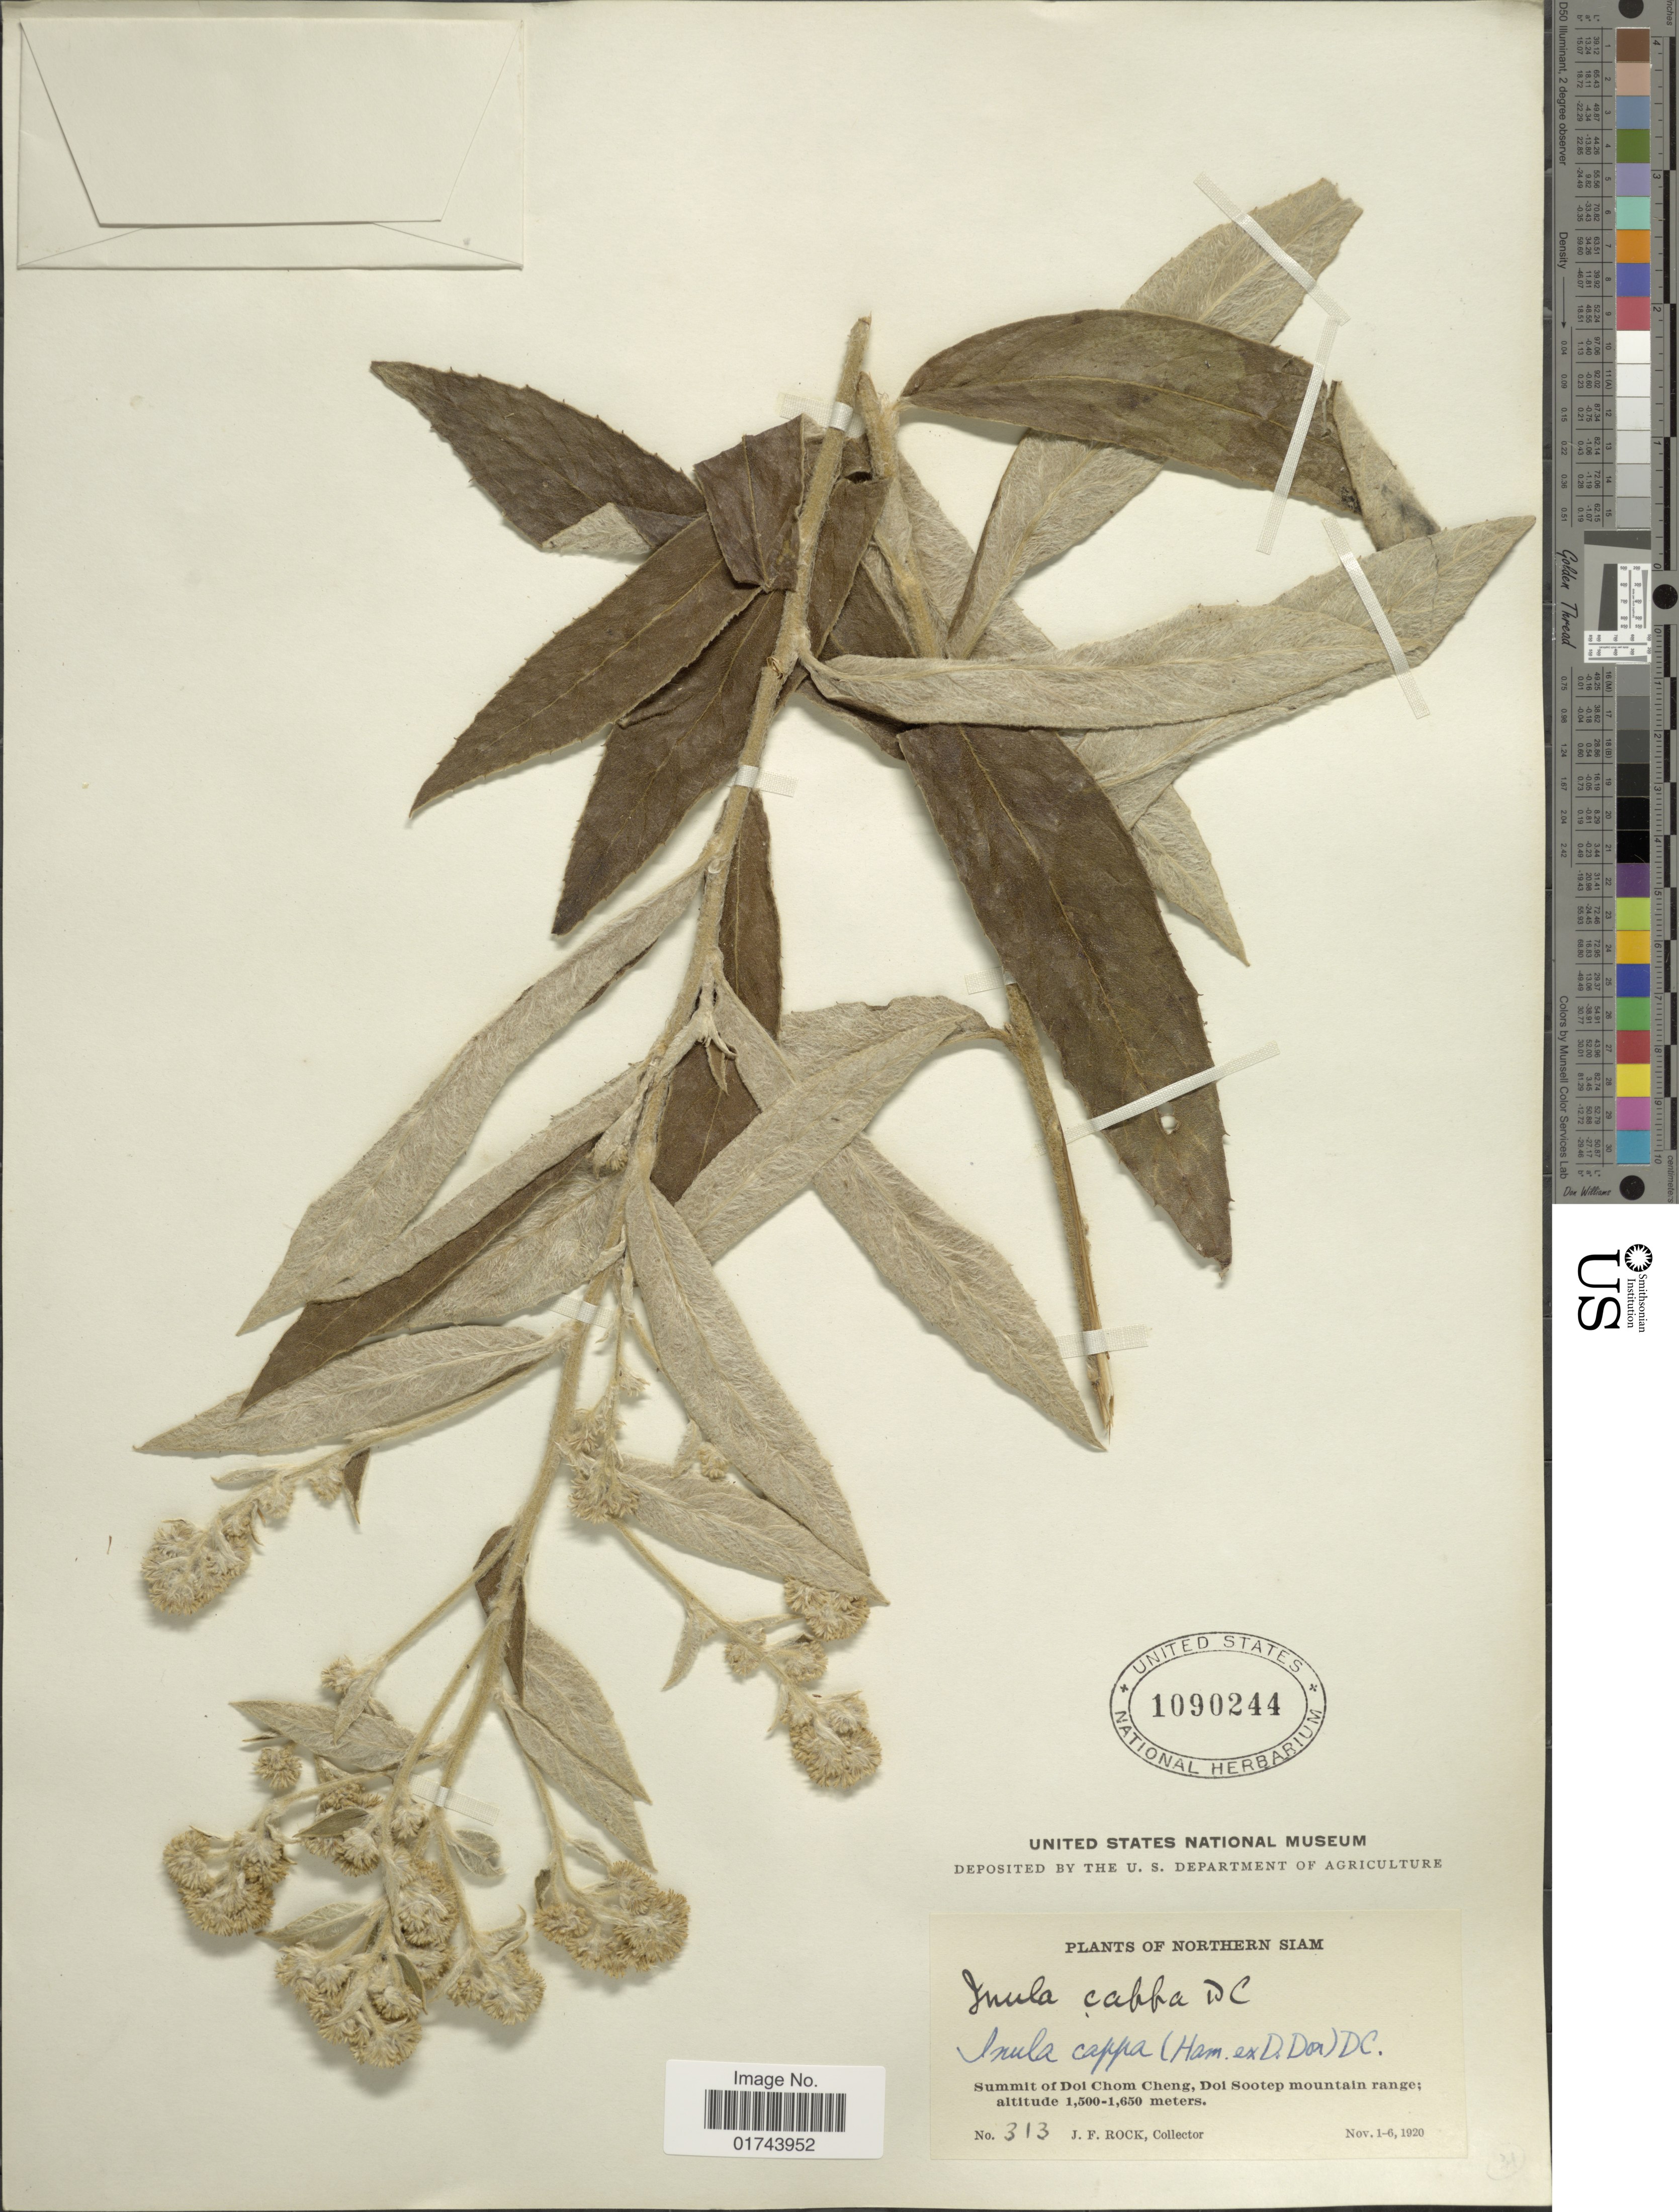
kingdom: Plantae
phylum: Tracheophyta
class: Magnoliopsida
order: Asterales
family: Asteraceae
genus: Inula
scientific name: Inula cappa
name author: (Buch.-Ham. ex D. Don) DC.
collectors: J. Rock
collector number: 313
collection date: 1920-11-01/1920-11-06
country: Thailand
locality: Northern Siam, summit of Doi Chom Cheng, Doi Sootep mountain range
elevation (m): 1500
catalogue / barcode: US 1090244